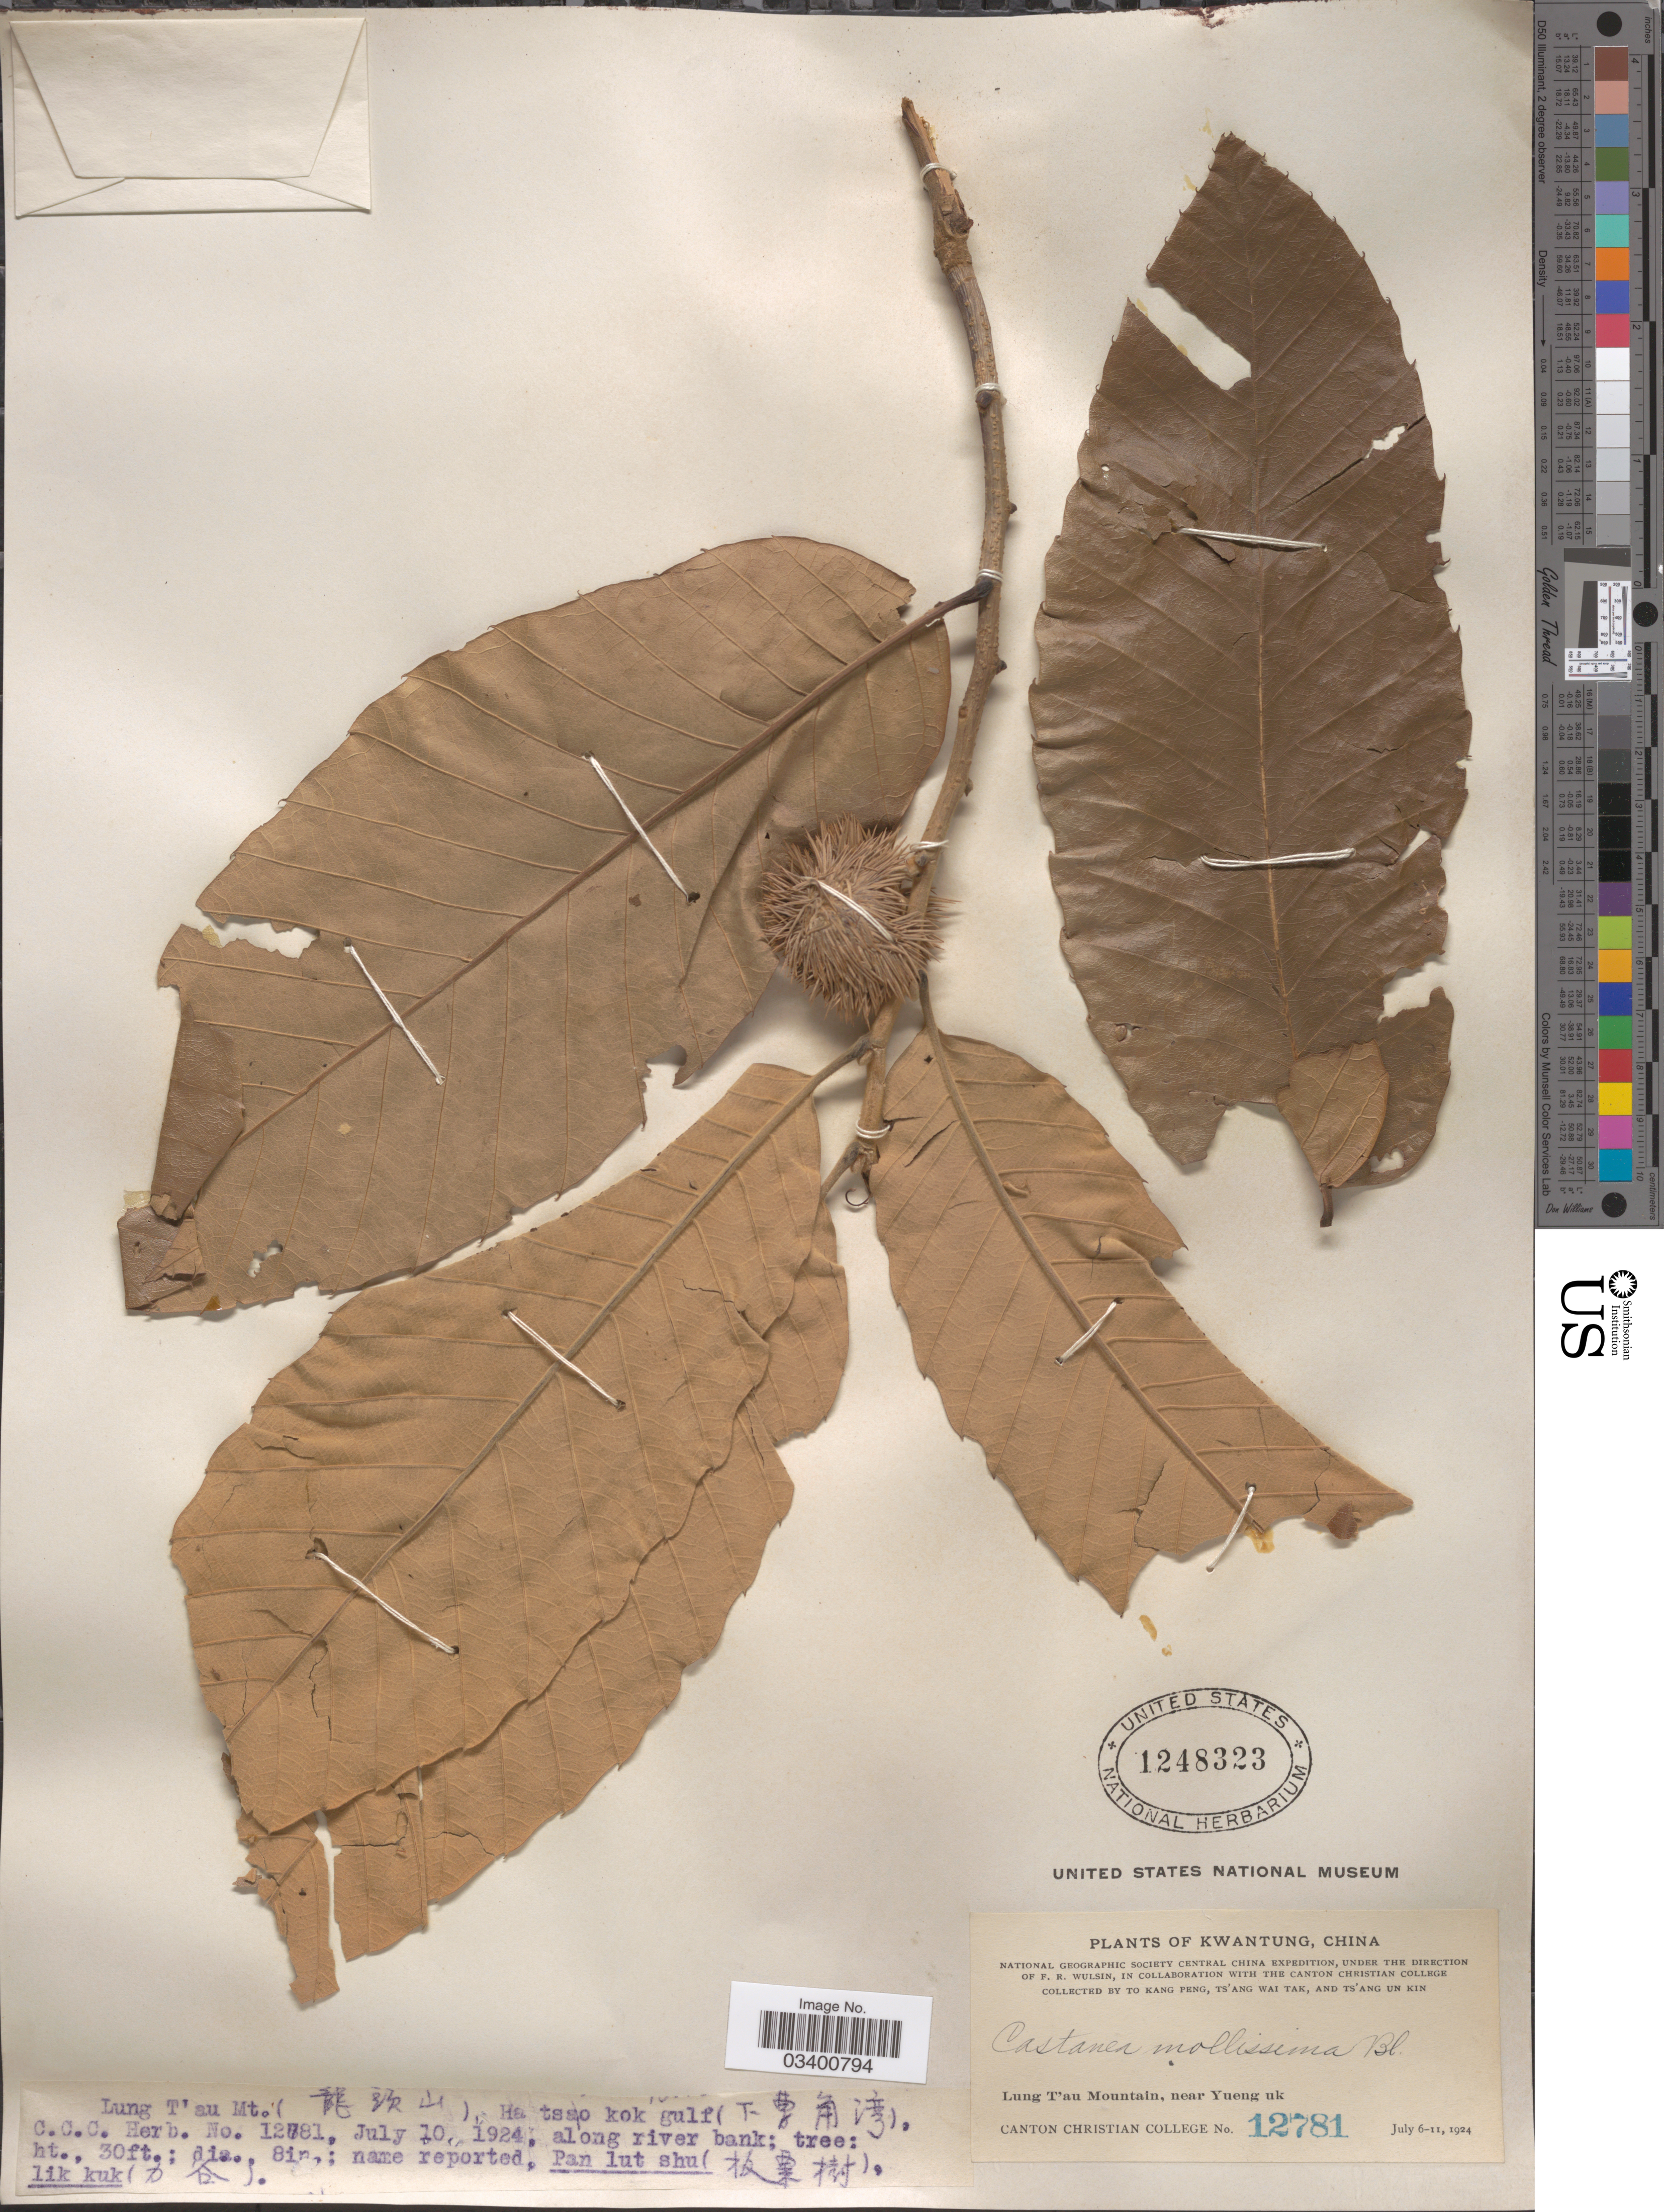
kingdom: Plantae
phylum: Tracheophyta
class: Magnoliopsida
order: Fagales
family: Fagaceae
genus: Castanea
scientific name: Castanea mollissima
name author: Blume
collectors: T. K. Peng, W. T. Tsang & Ts' Ang Un Kin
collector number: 12781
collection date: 1924-07-10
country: China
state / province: Guangdong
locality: Kwangtung. Long T'au Mountain (X), Ha tso kok gulf (X), near Yueng uk.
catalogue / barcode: US 1248323